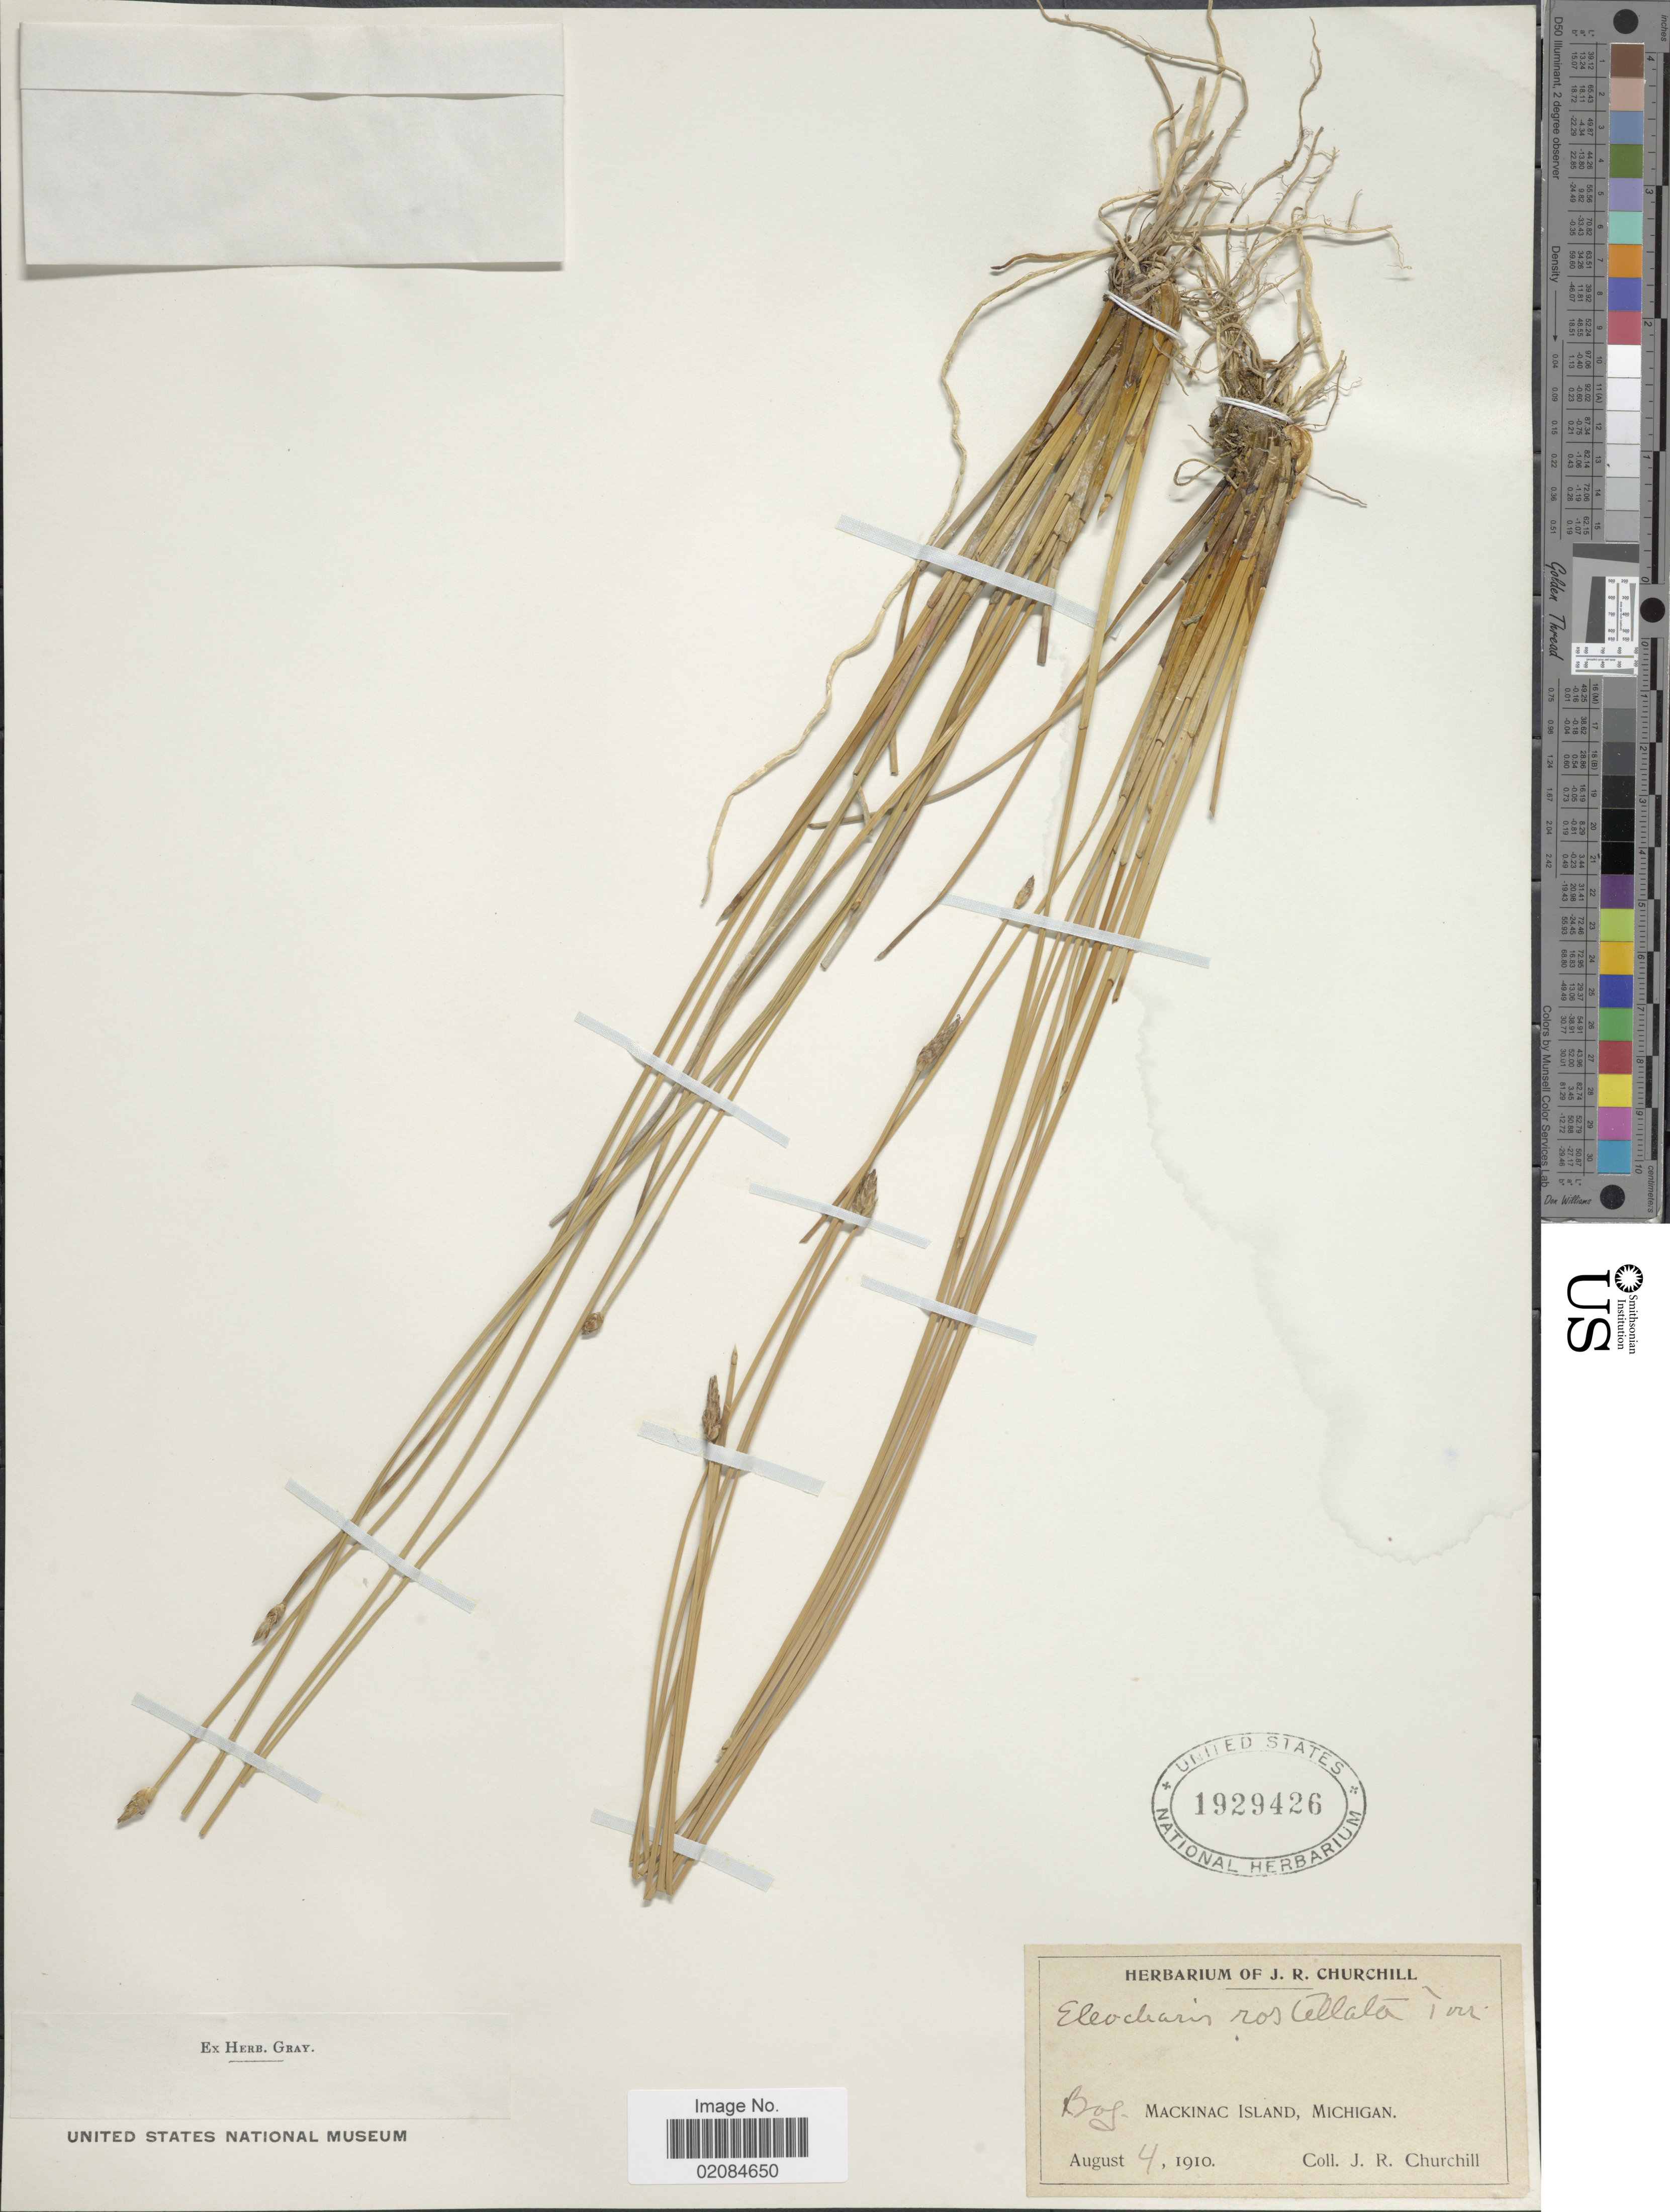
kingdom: Plantae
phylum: Tracheophyta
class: Liliopsida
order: Poales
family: Cyperaceae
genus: Eleocharis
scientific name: Eleocharis rostellata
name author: (Torr.) Torr.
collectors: J. Churchill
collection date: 1910-08-04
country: United States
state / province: Michigan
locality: Bog. Mackinac Island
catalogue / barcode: US 1929426